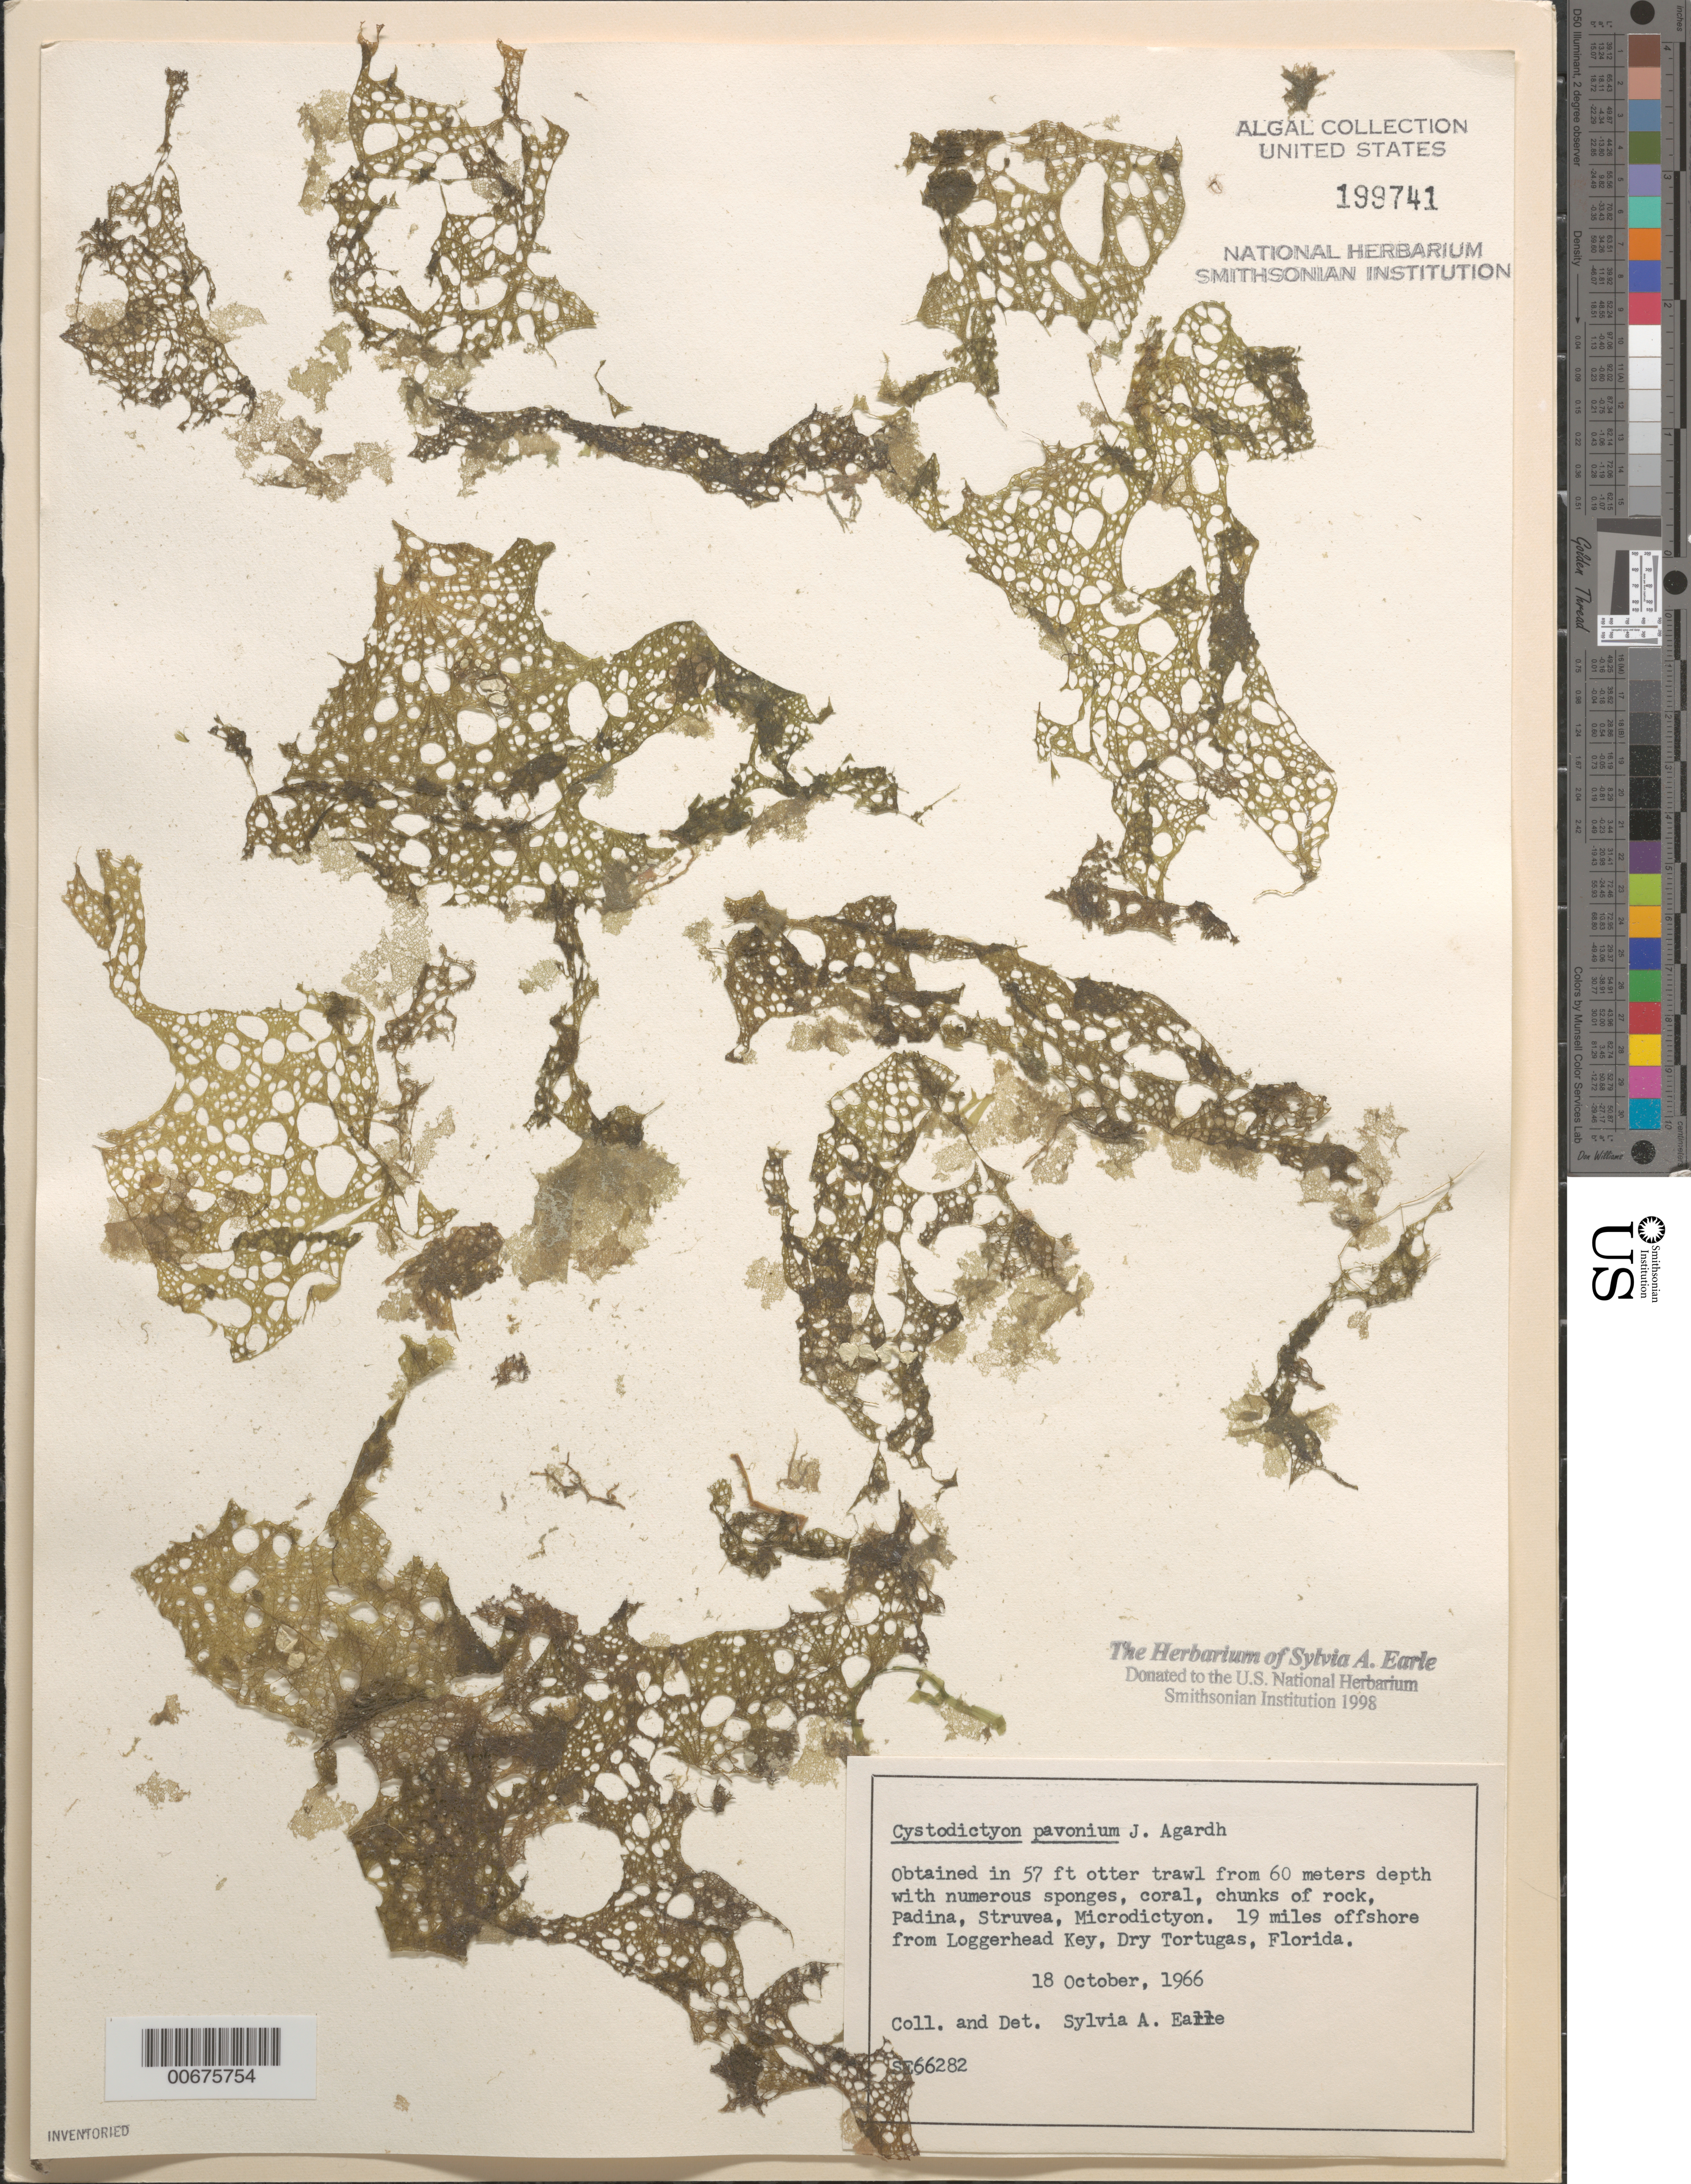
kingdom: Plantae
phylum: Chlorophyta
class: Ulvophyceae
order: Cladophorales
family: Anadyomenaceae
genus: Anadyomene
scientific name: Anadyomene pavonina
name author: (J. Agardh) J. Wille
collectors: S. A. Earle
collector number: Se 66282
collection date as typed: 18 Oct 1966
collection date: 1966-10-18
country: United States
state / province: Florida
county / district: Monroe County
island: Dry Tortugas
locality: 19 miles off Loggerhead Key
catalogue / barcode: US 199741